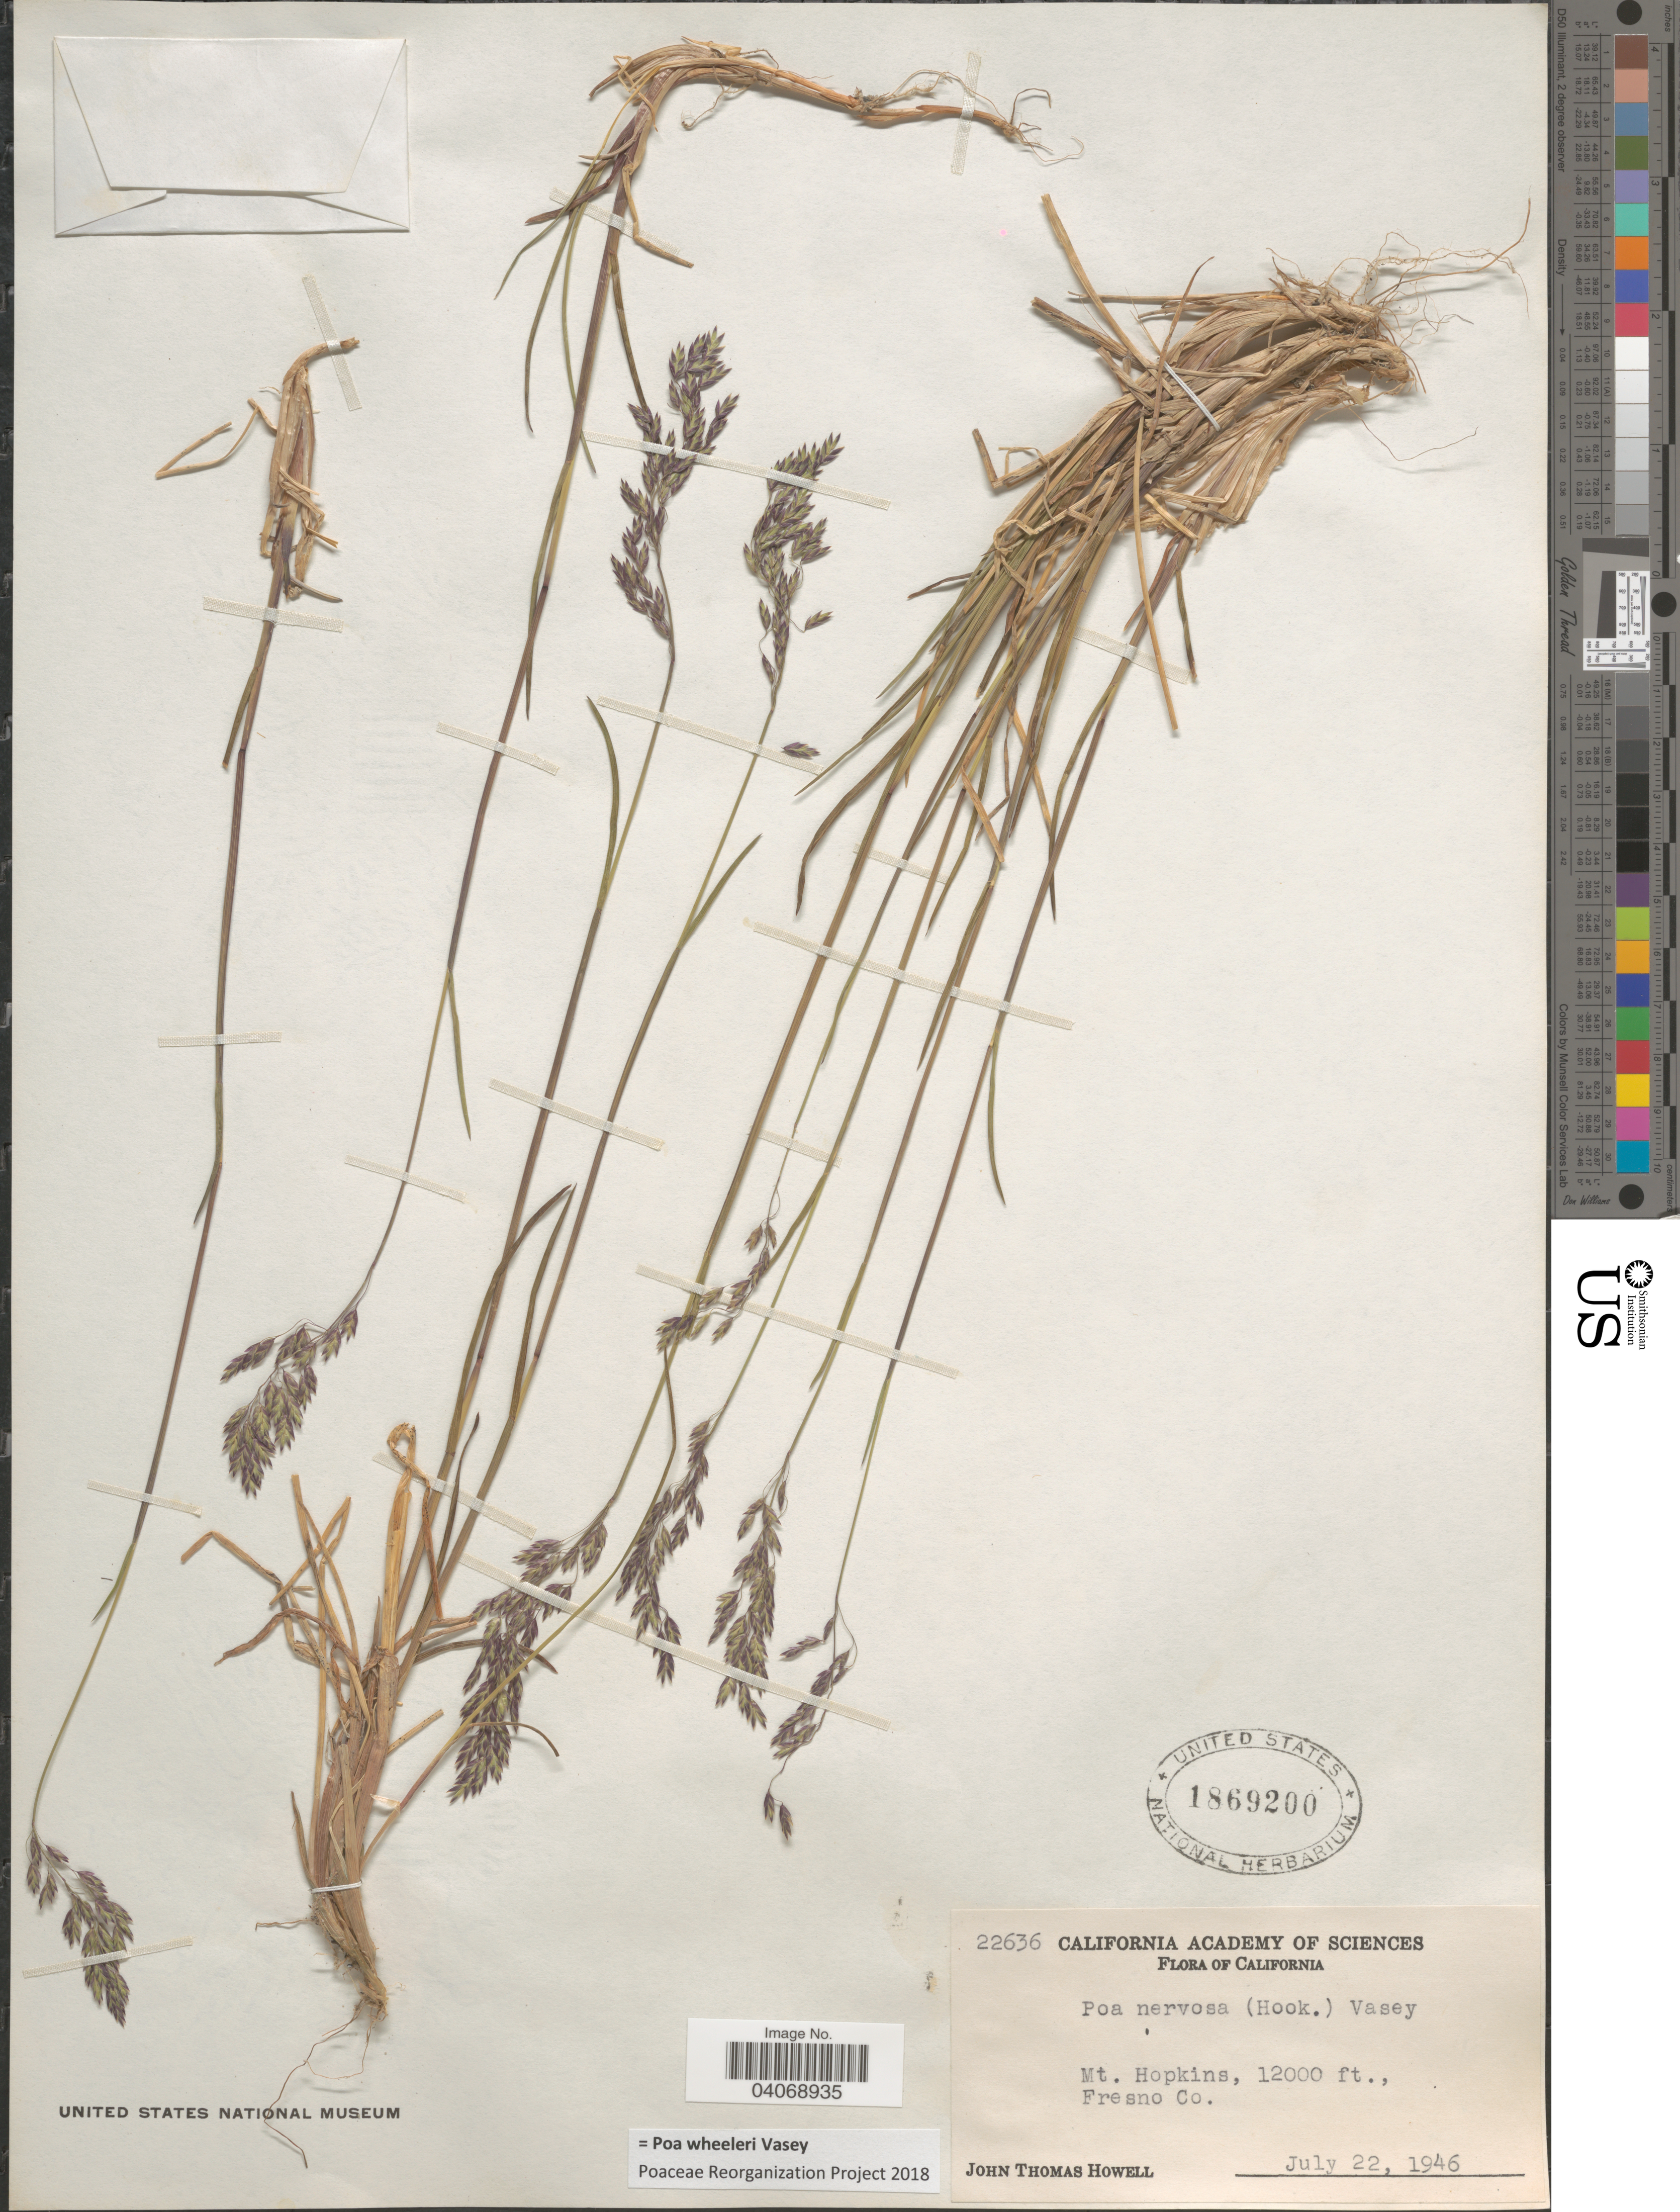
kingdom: Plantae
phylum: Tracheophyta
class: Liliopsida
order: Poales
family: Poaceae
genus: Poa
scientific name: Poa wheeleri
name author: Vasey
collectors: J. T. Howell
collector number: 22636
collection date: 1946-07-22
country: United States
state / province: California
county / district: Fresno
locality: Mt. Hopkins, Fresno Co.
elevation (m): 3658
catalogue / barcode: US 1869200